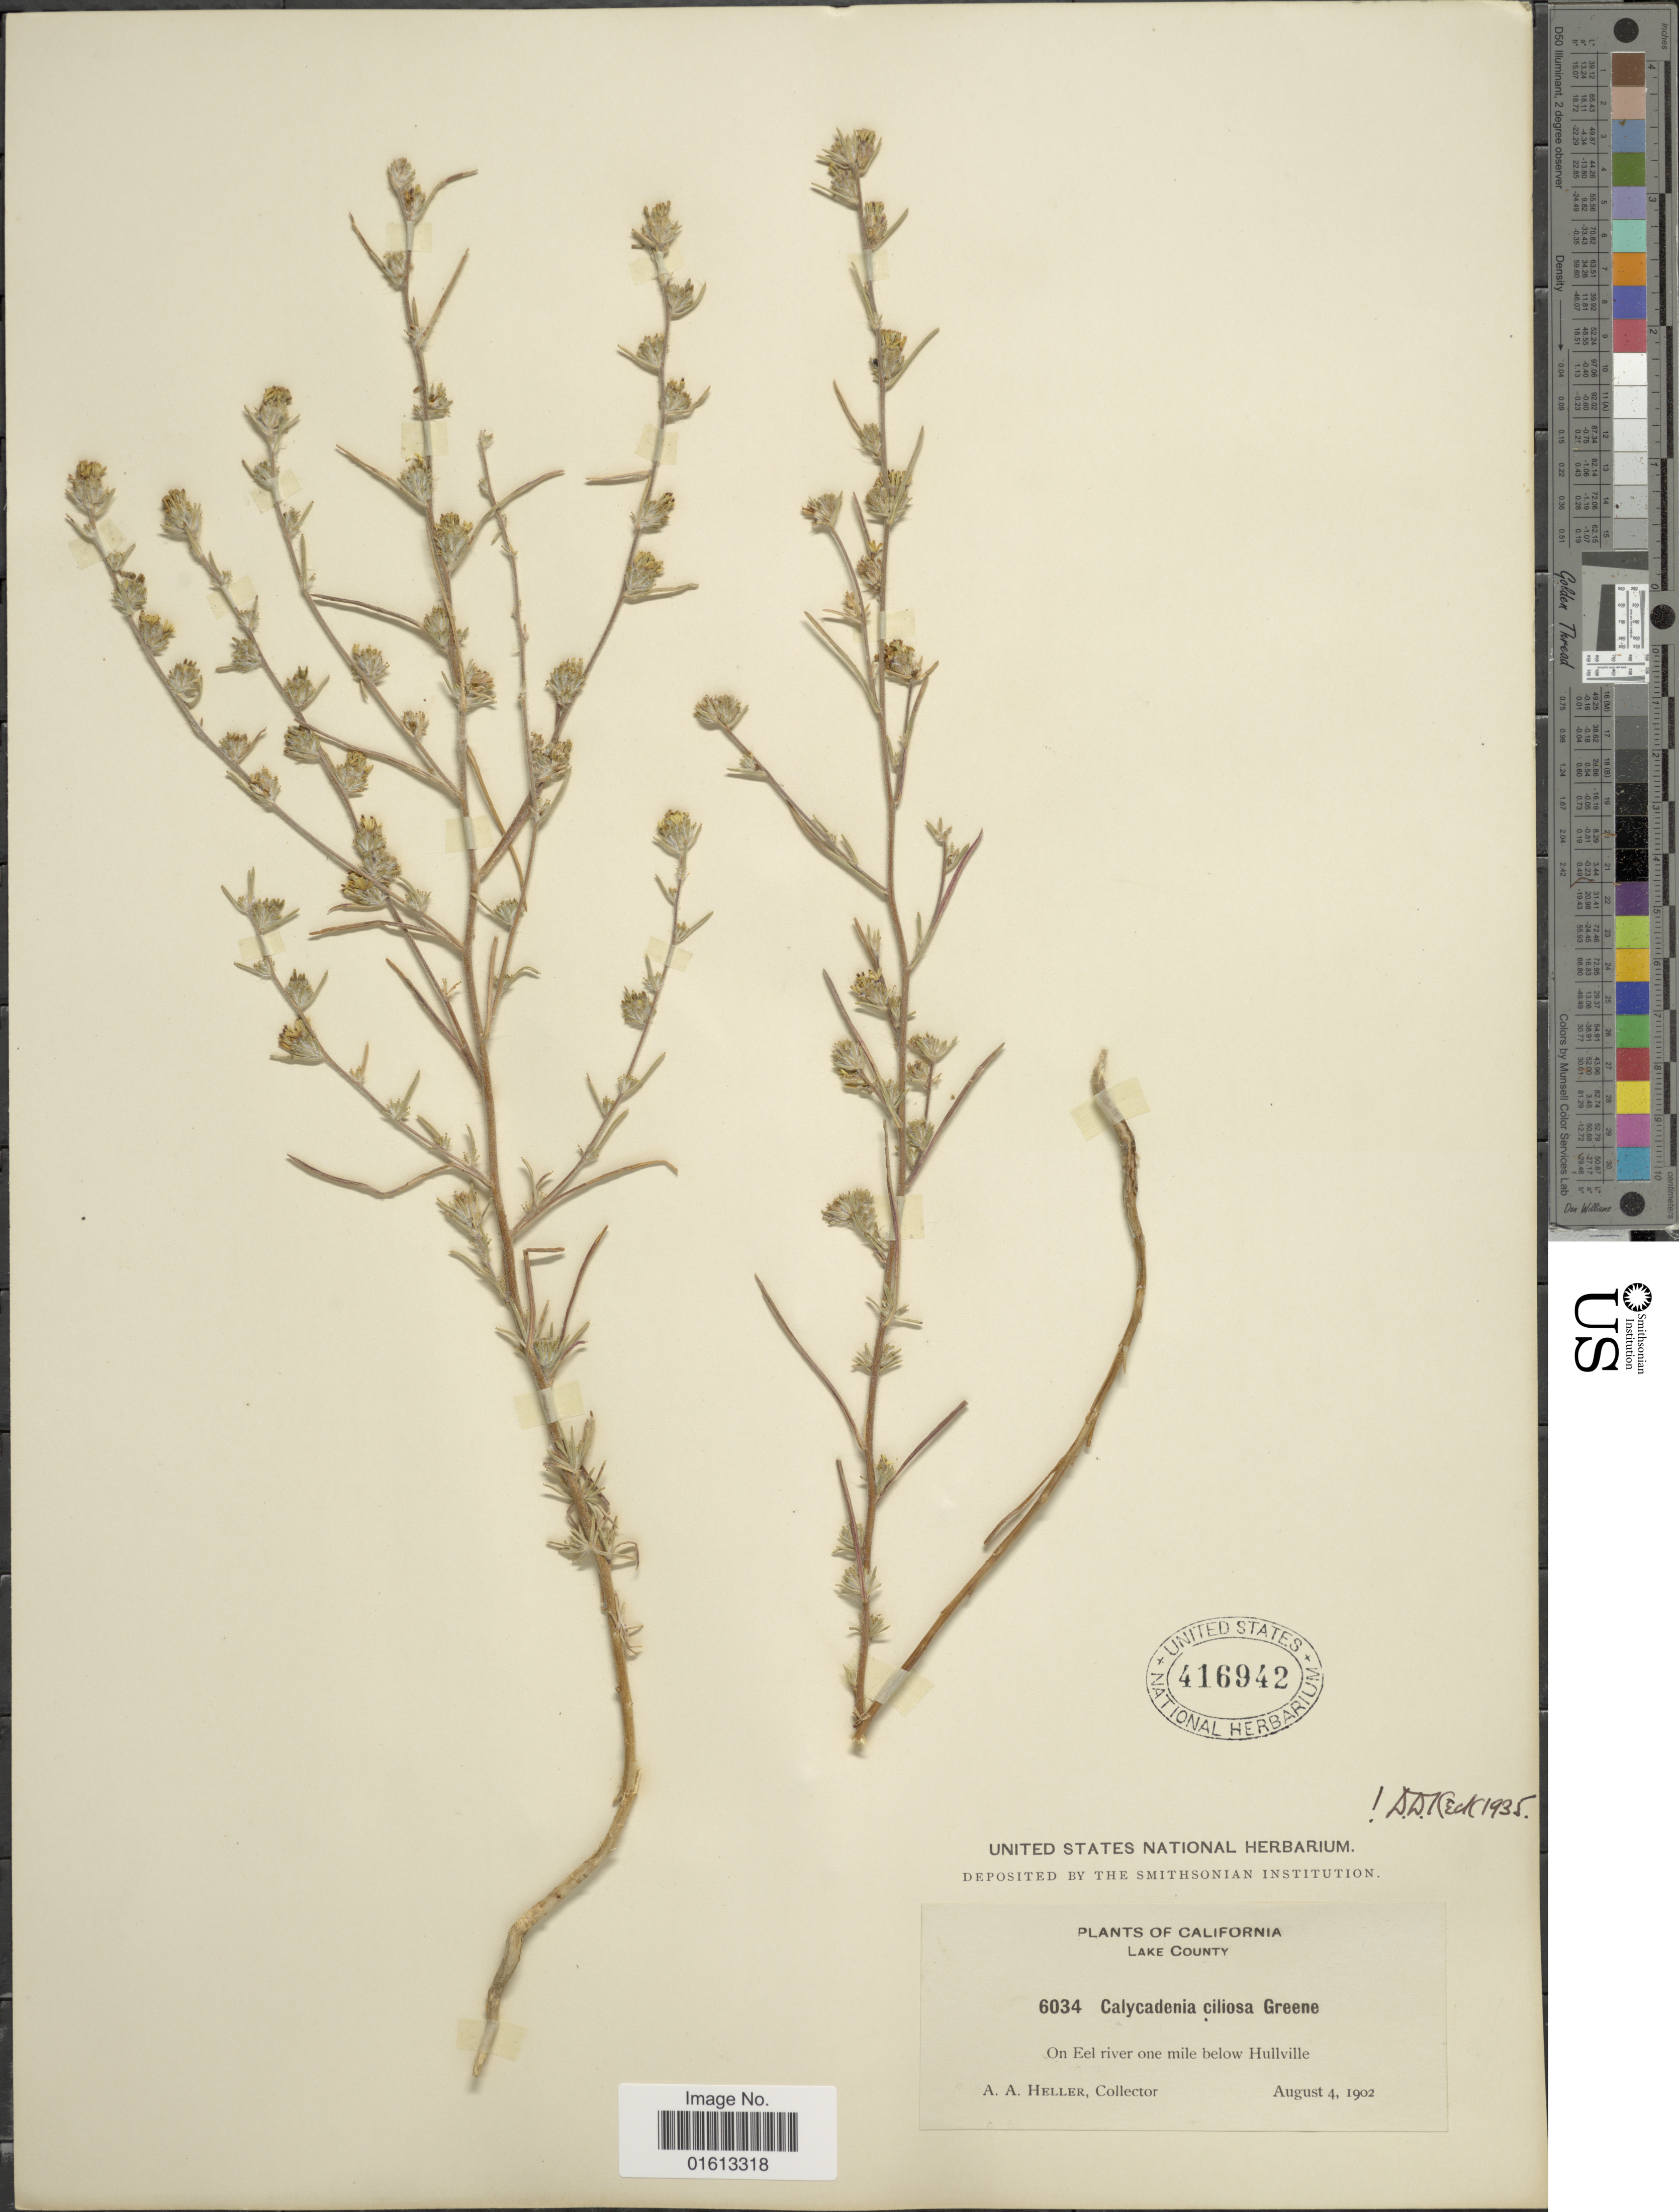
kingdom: Plantae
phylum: Tracheophyta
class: Magnoliopsida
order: Asterales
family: Asteraceae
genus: Calycadenia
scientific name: Calycadenia ciliosa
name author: Greene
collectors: A. A. Heller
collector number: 6034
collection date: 1902-08-07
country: United States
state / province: California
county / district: Lake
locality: Lake County, on Eel river one mile below Hullville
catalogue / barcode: US 416942